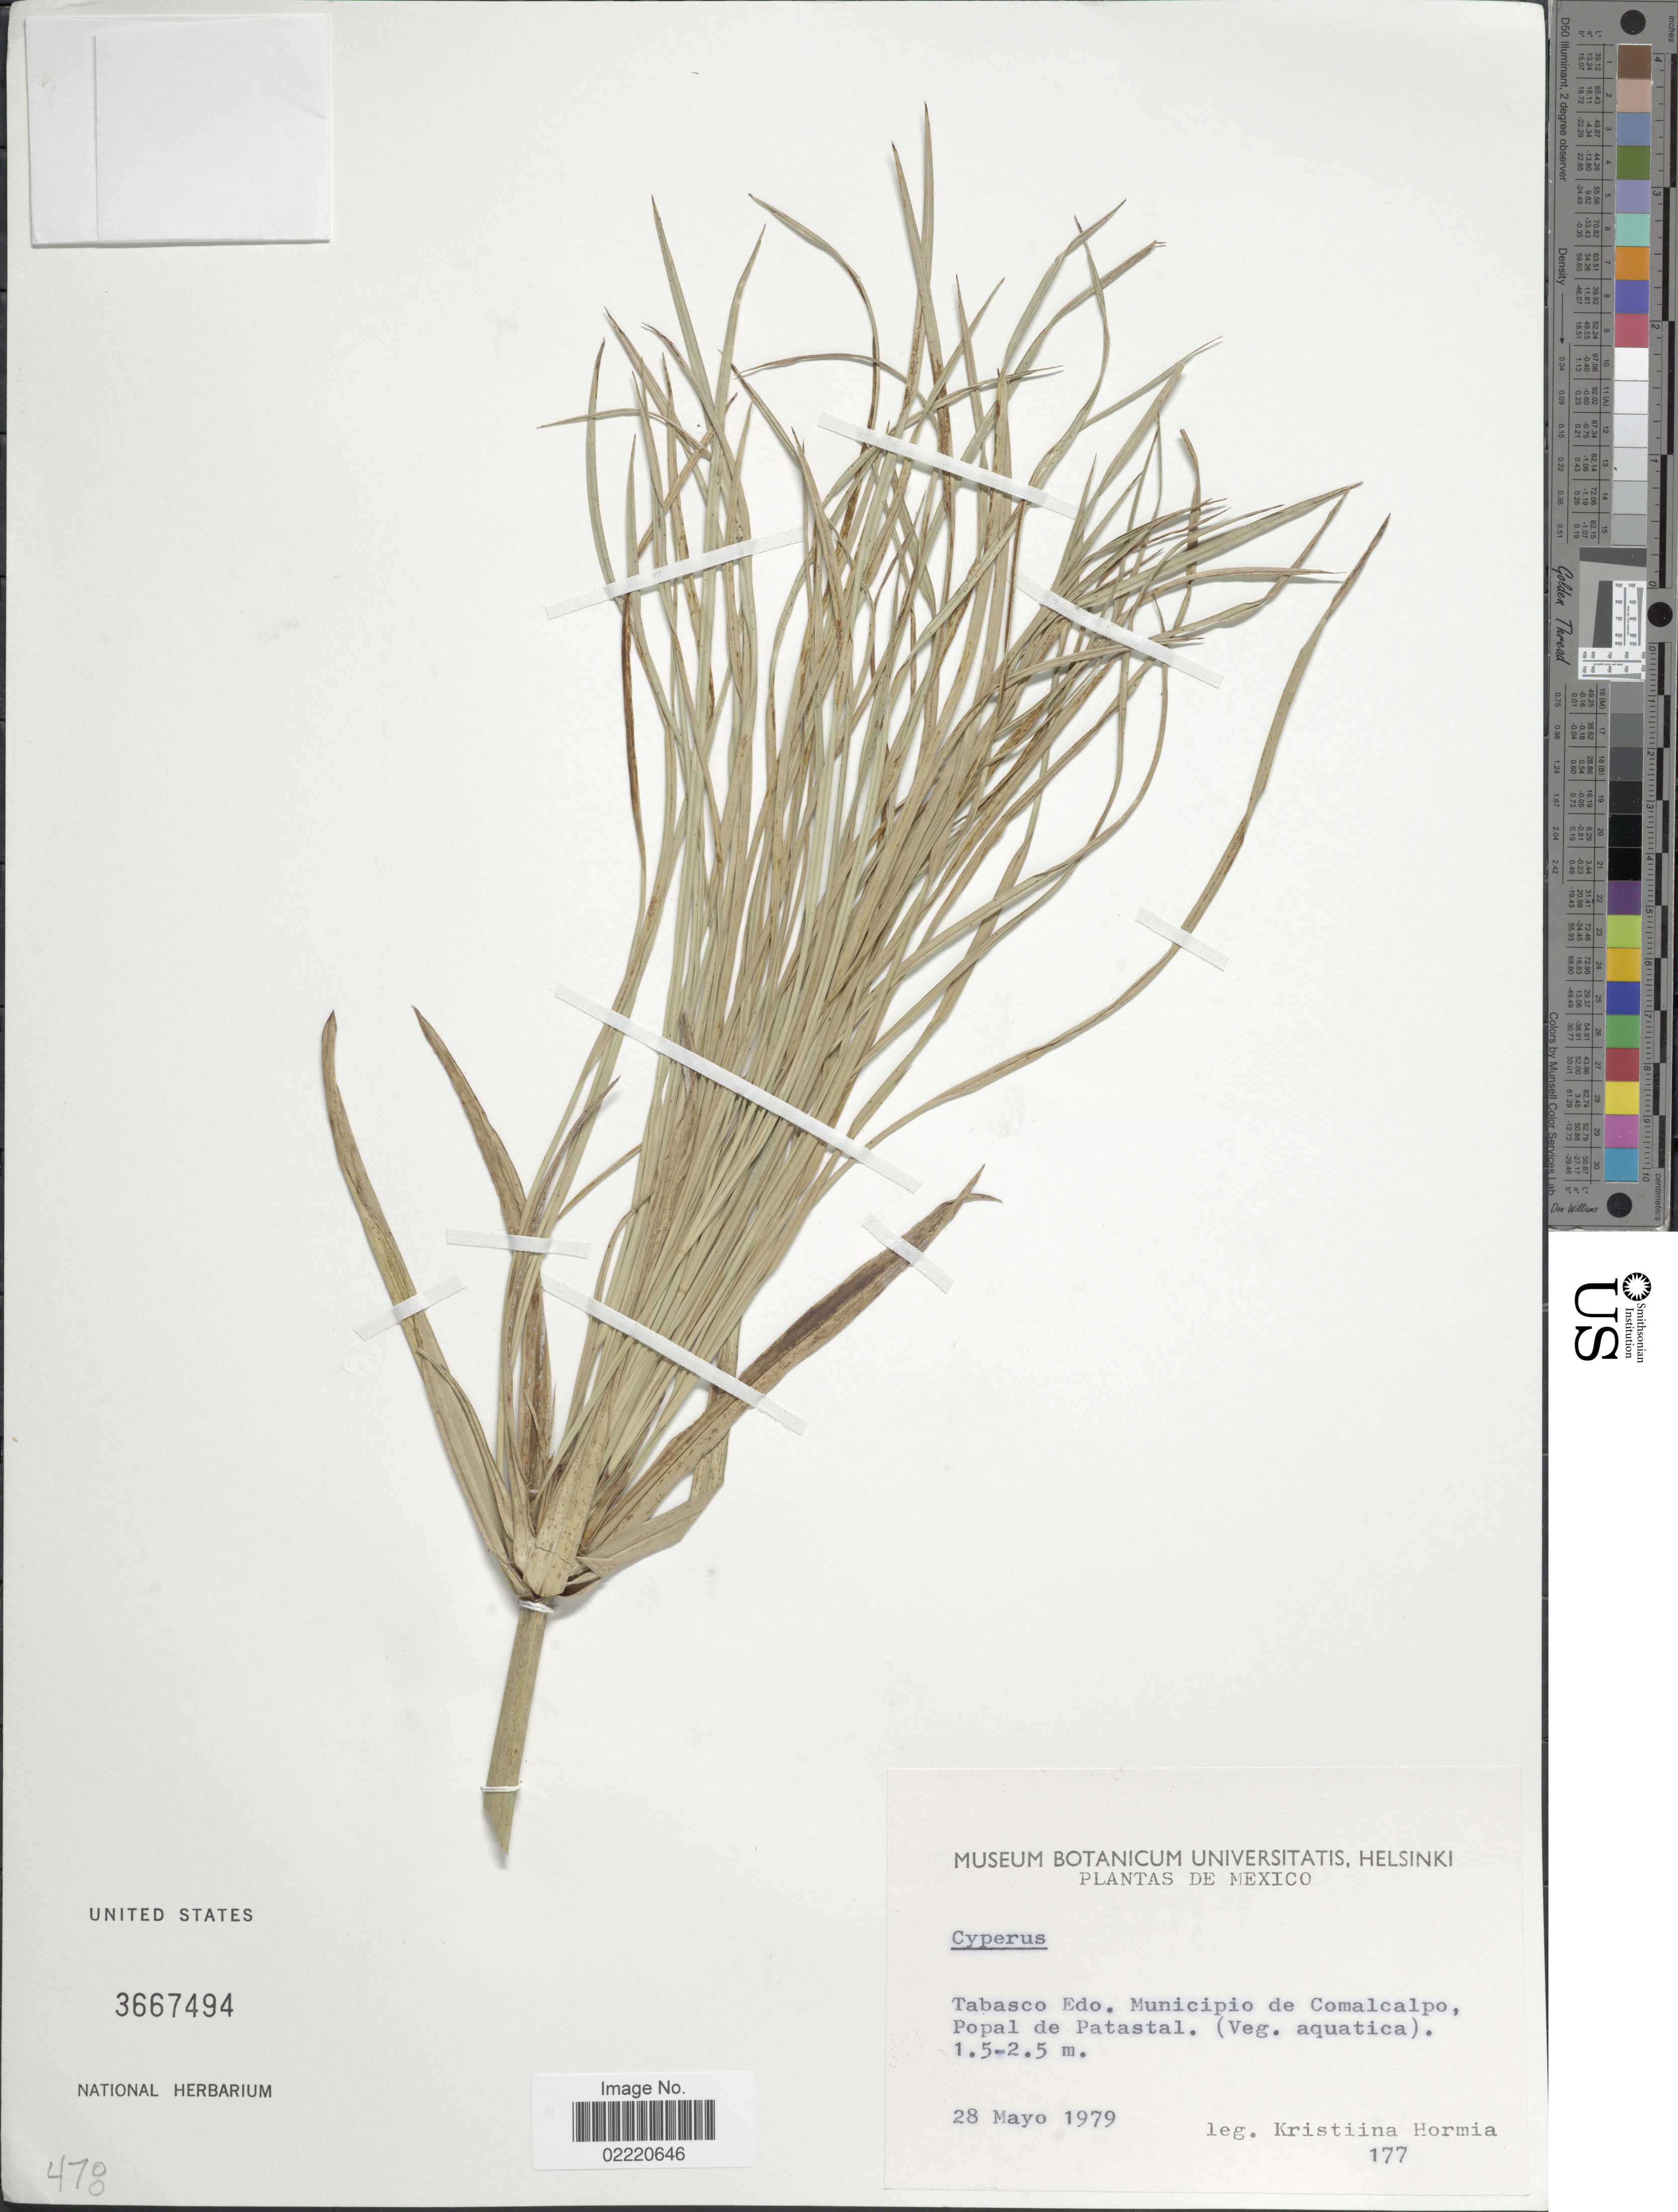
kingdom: Plantae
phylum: Tracheophyta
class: Liliopsida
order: Poales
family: Cyperaceae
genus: Cyperus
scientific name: Cyperus sp.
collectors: K. Hormia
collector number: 177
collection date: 1979-05-28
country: Mexico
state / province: Tabasco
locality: Tabasco, Edo. Municipio de Comalcalpo, Popal de Patastal, (Veg. aquatic)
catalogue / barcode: US 3667494